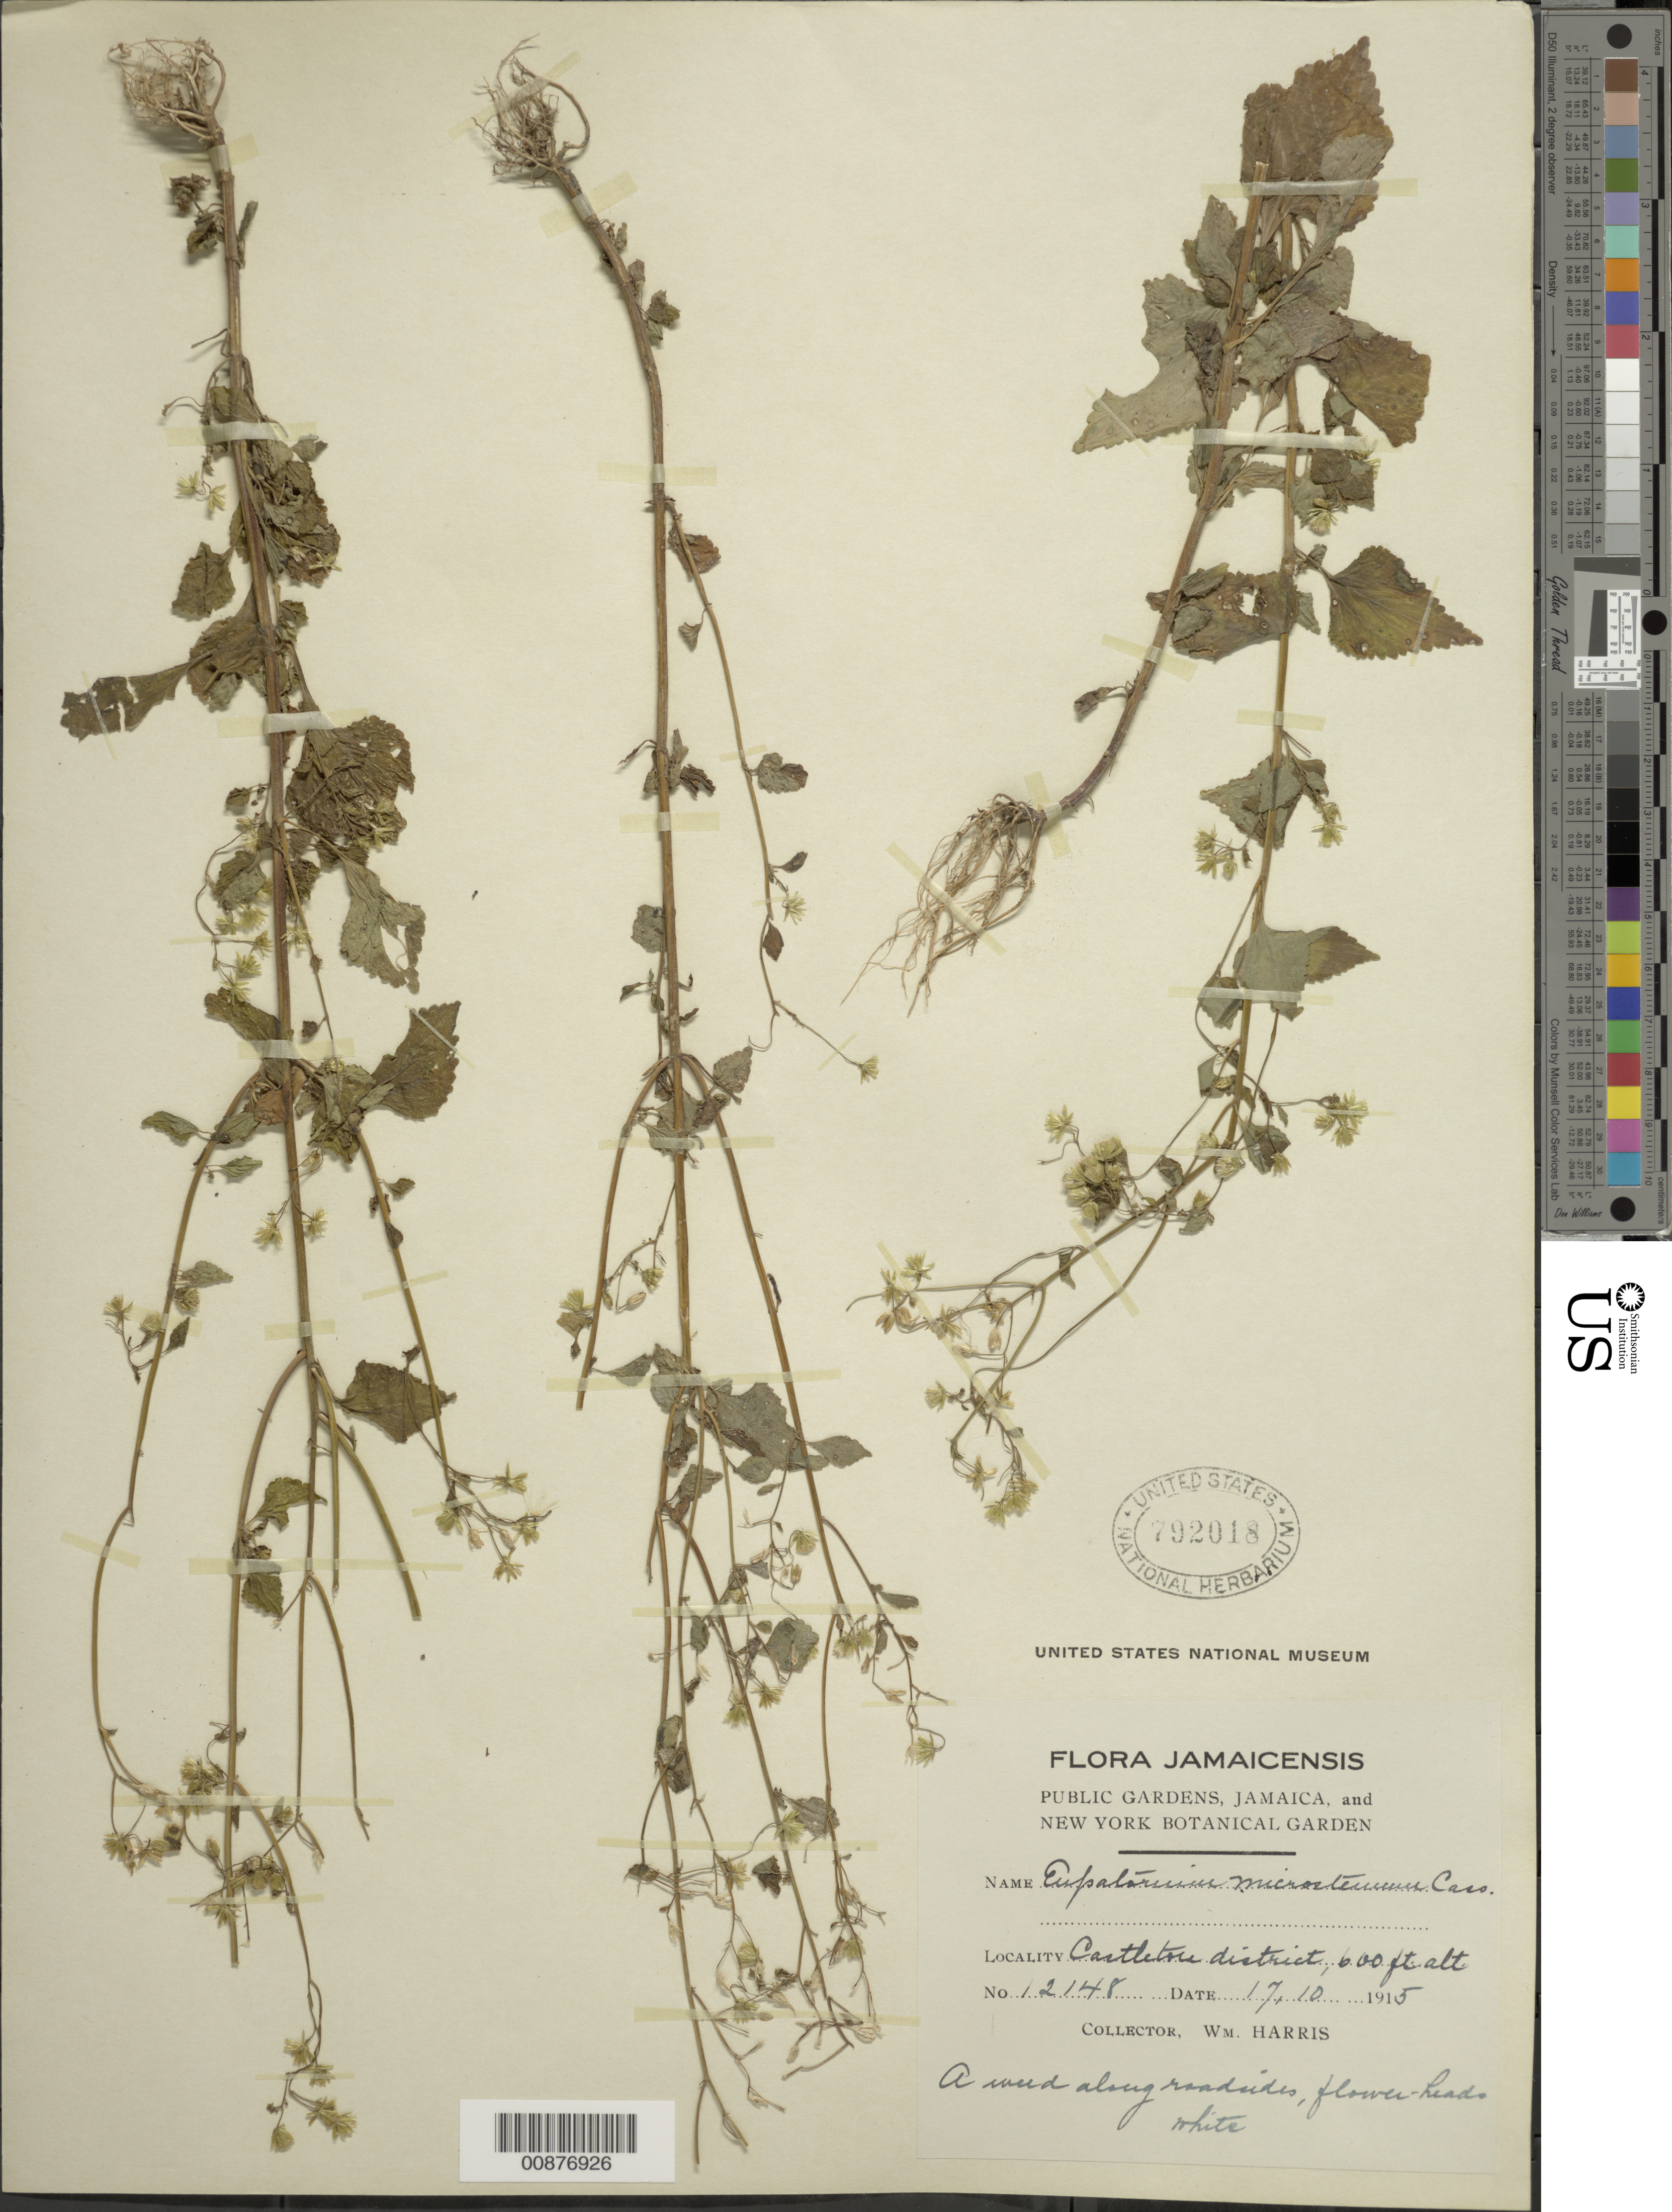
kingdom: Plantae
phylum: Tracheophyta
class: Magnoliopsida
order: Asterales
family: Asteraceae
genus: Fleischmannia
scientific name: Fleischmannia microstemon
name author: (Cass.) R.M. King & H. Rob.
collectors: W. H. Harris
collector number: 12148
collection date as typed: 17 Oct 1915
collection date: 1915-10-17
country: Jamaica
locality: Castleton District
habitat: Along roadsides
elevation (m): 183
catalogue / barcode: US 792018